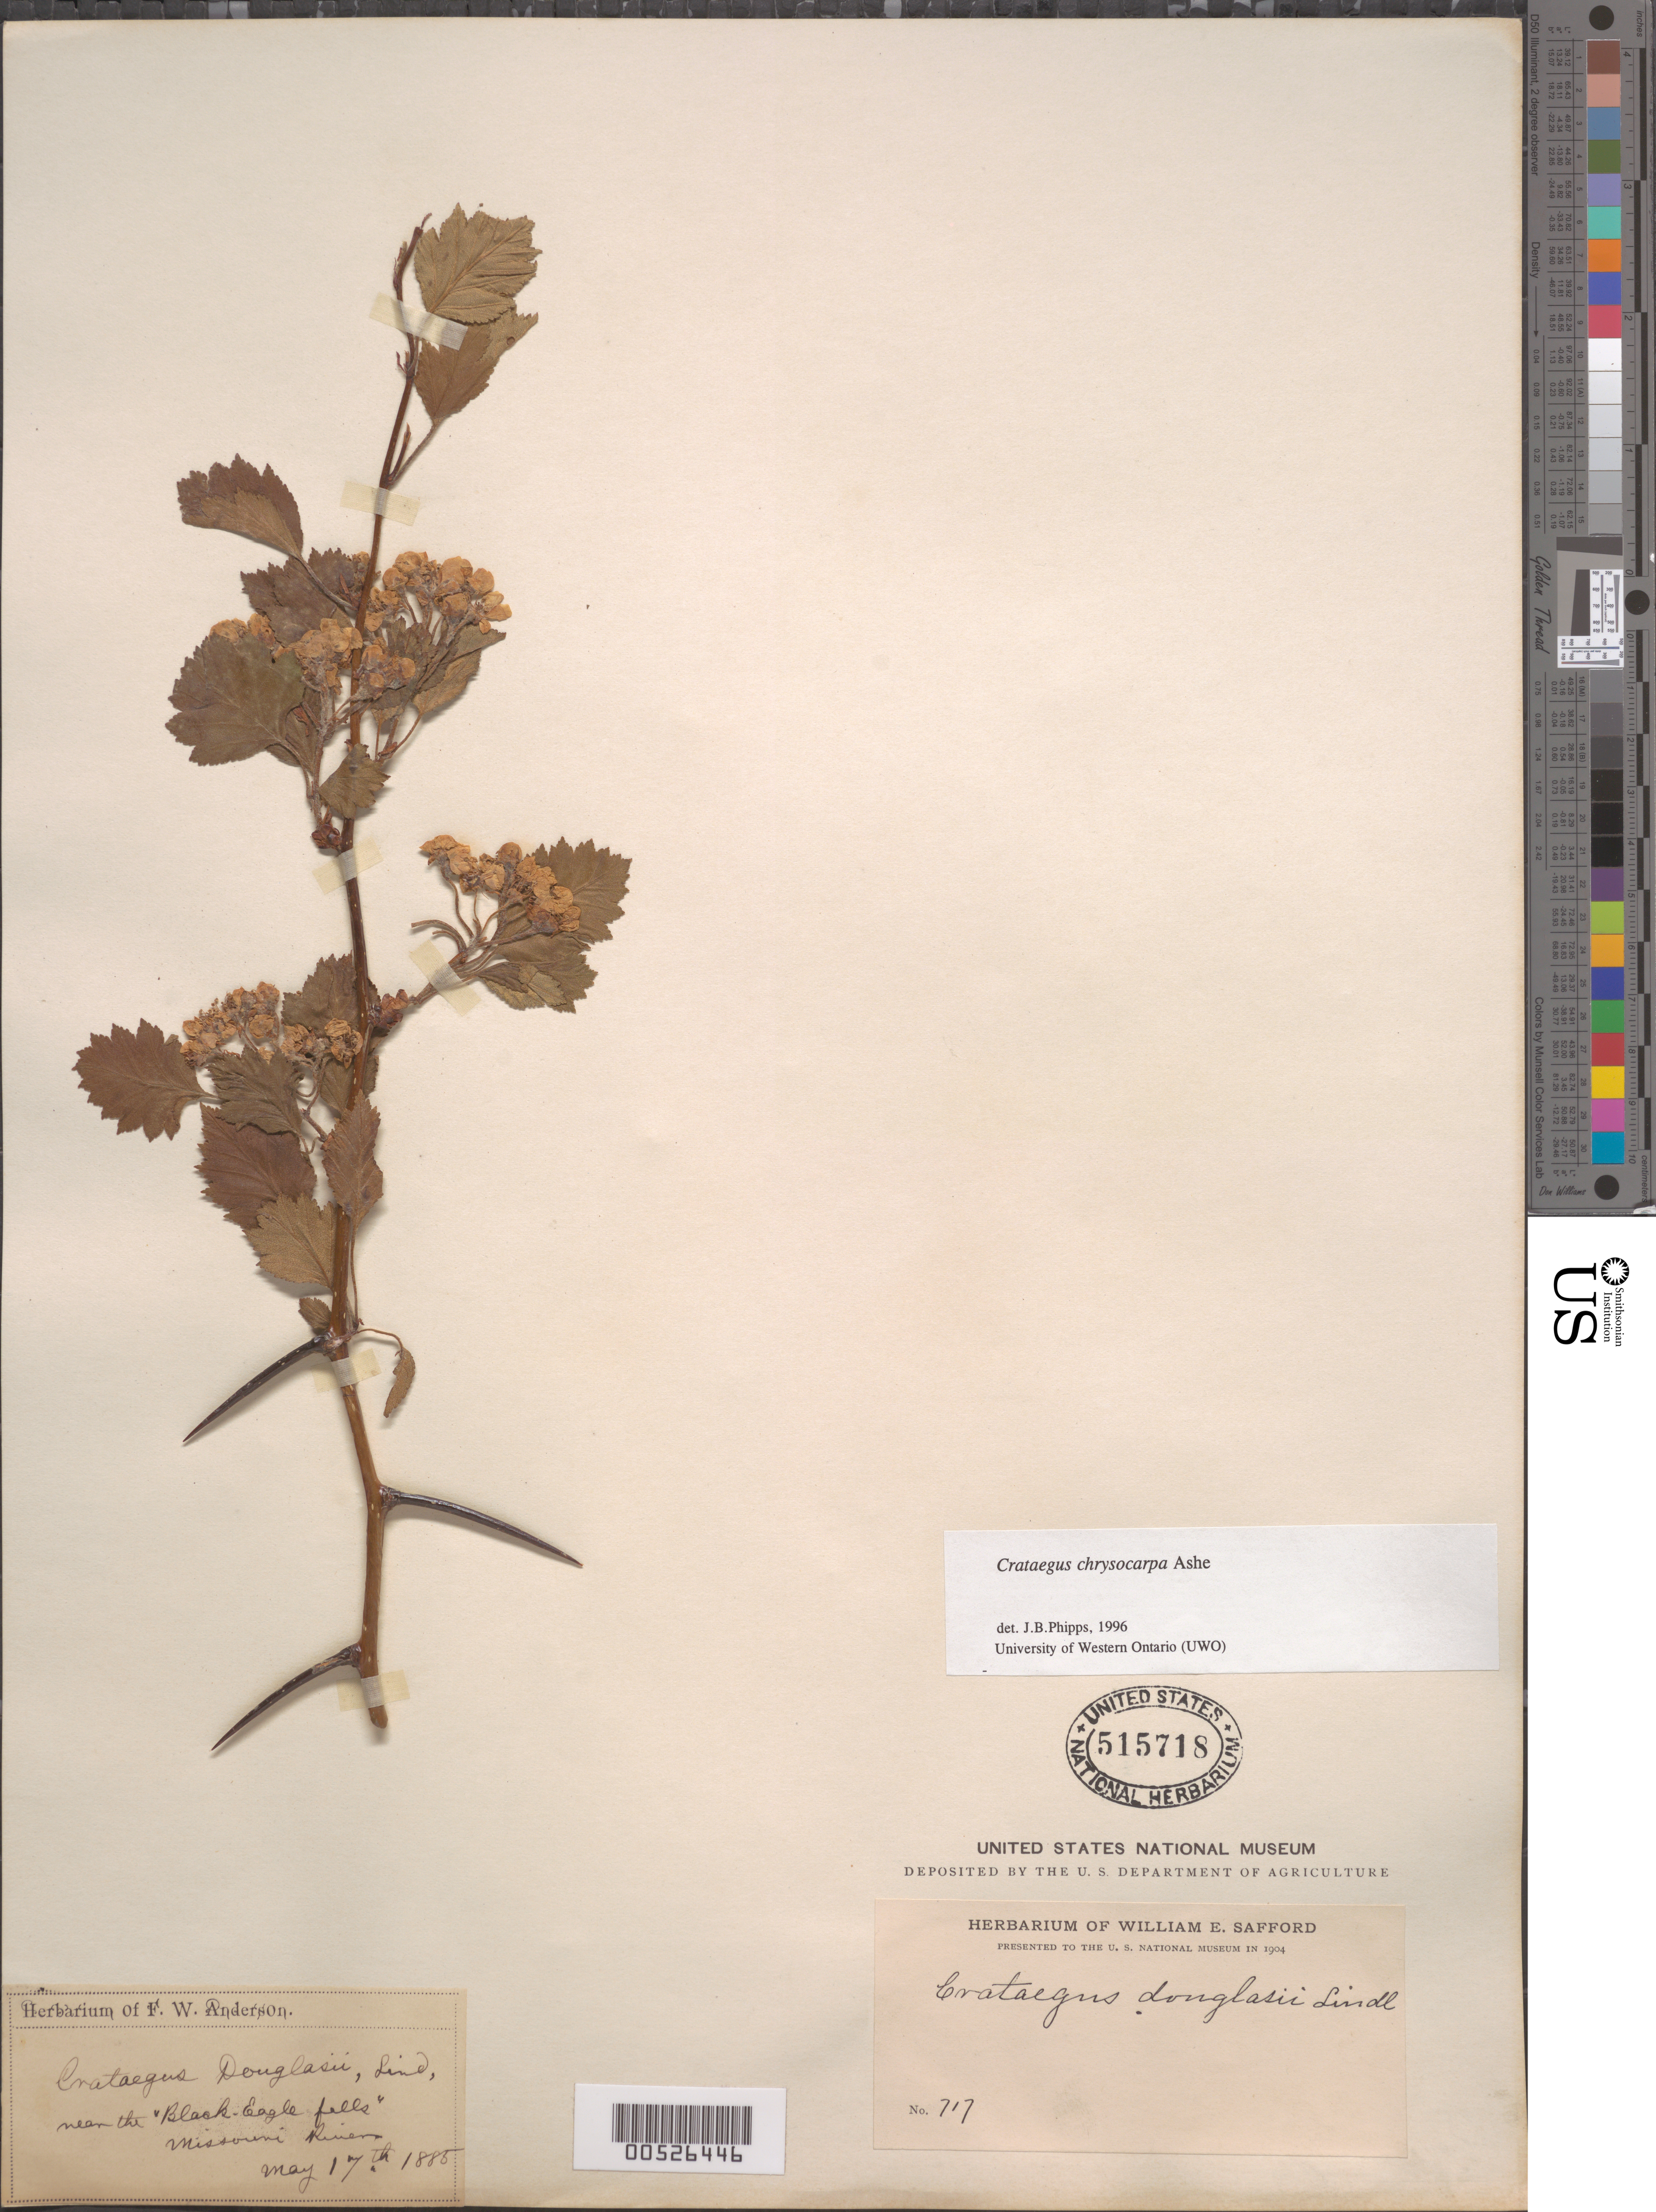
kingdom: Plantae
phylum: Tracheophyta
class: Magnoliopsida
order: Rosales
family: Rosaceae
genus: Crataegus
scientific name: Crataegus chrysocarpa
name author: Ashe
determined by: Phipps, James B., (UWO), University of Western Ontario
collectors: ex herb. F.W. Anderson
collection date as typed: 17 May 1885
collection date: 1885-05-17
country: United States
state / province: Montana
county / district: Cascade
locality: Near the "Black Eagle Falls", Missouri River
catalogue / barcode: US 515718